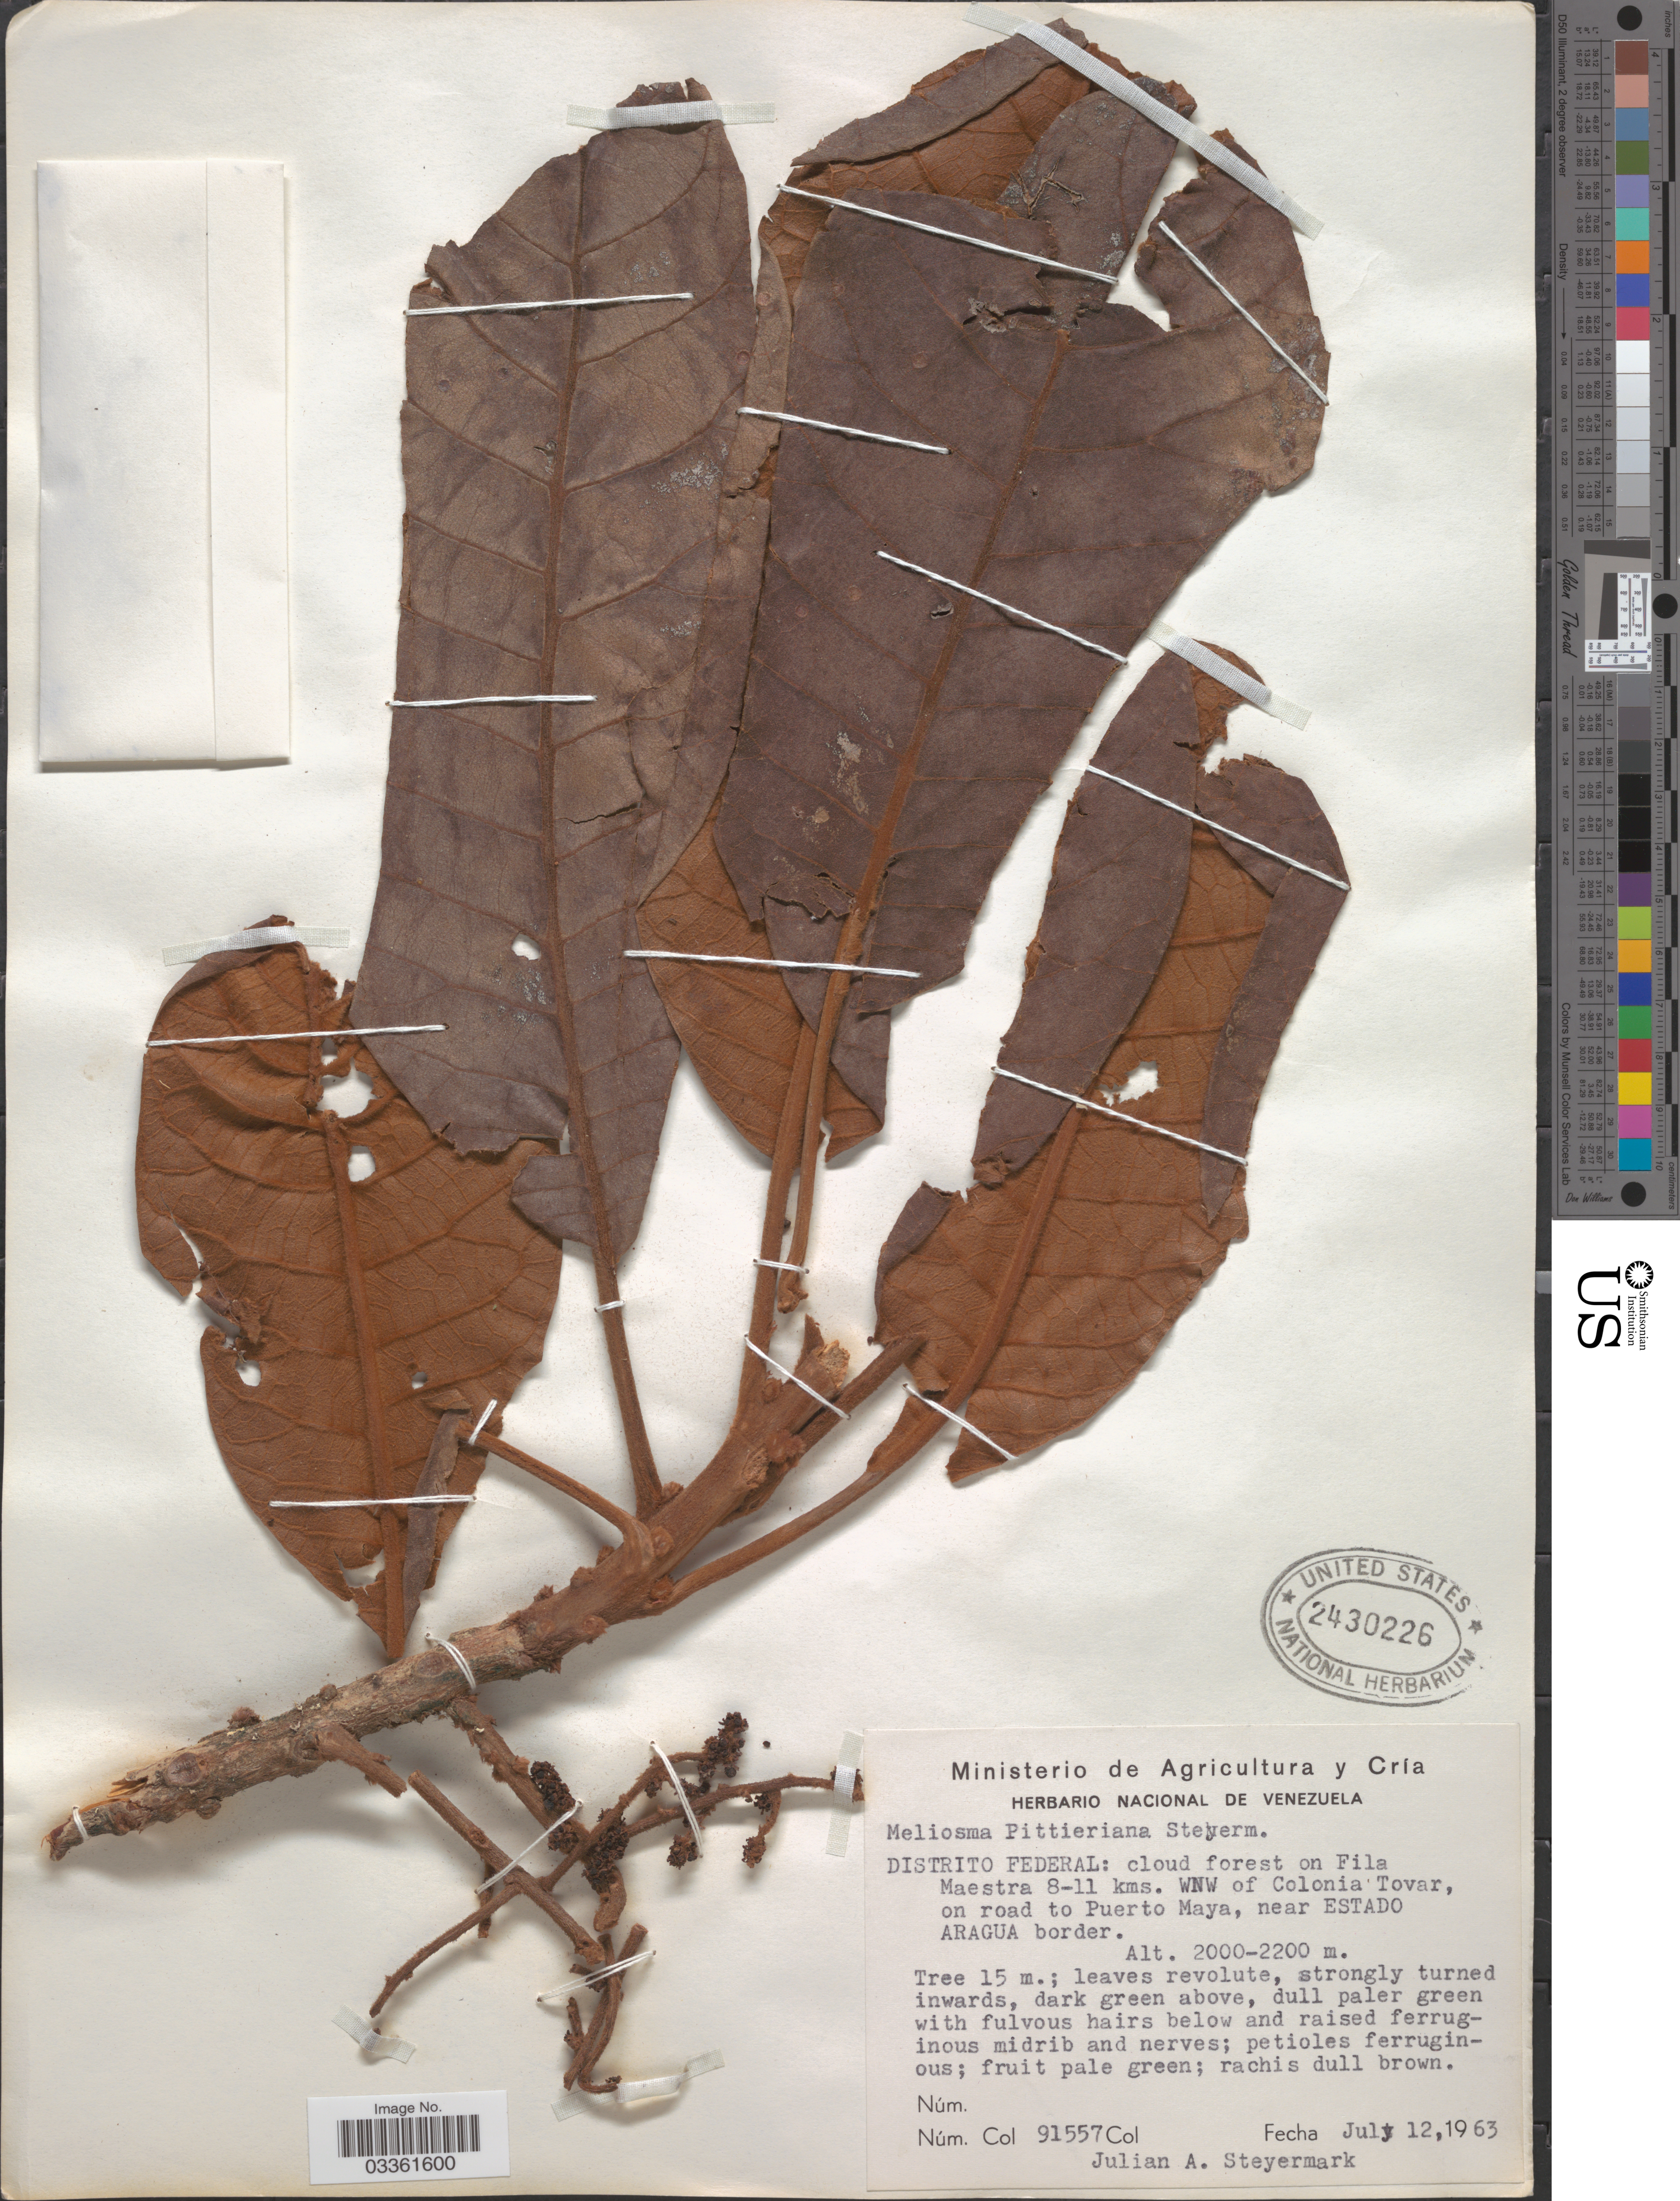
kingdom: Plantae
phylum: Tracheophyta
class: Magnoliopsida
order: Proteales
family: Sabiaceae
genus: Meliosma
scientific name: Meliosma pittieriana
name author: Steyerm.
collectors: J. Steyermark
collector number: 91557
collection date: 1963-07-12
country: Venezuela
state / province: Aragua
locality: Distrito Federal: cloud forest on Fila Maestra 8-11 kms. WNW of Colonia Tovar, on road to Puerto Maya, near Estado Aragua border.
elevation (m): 2000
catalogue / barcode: US 2430226